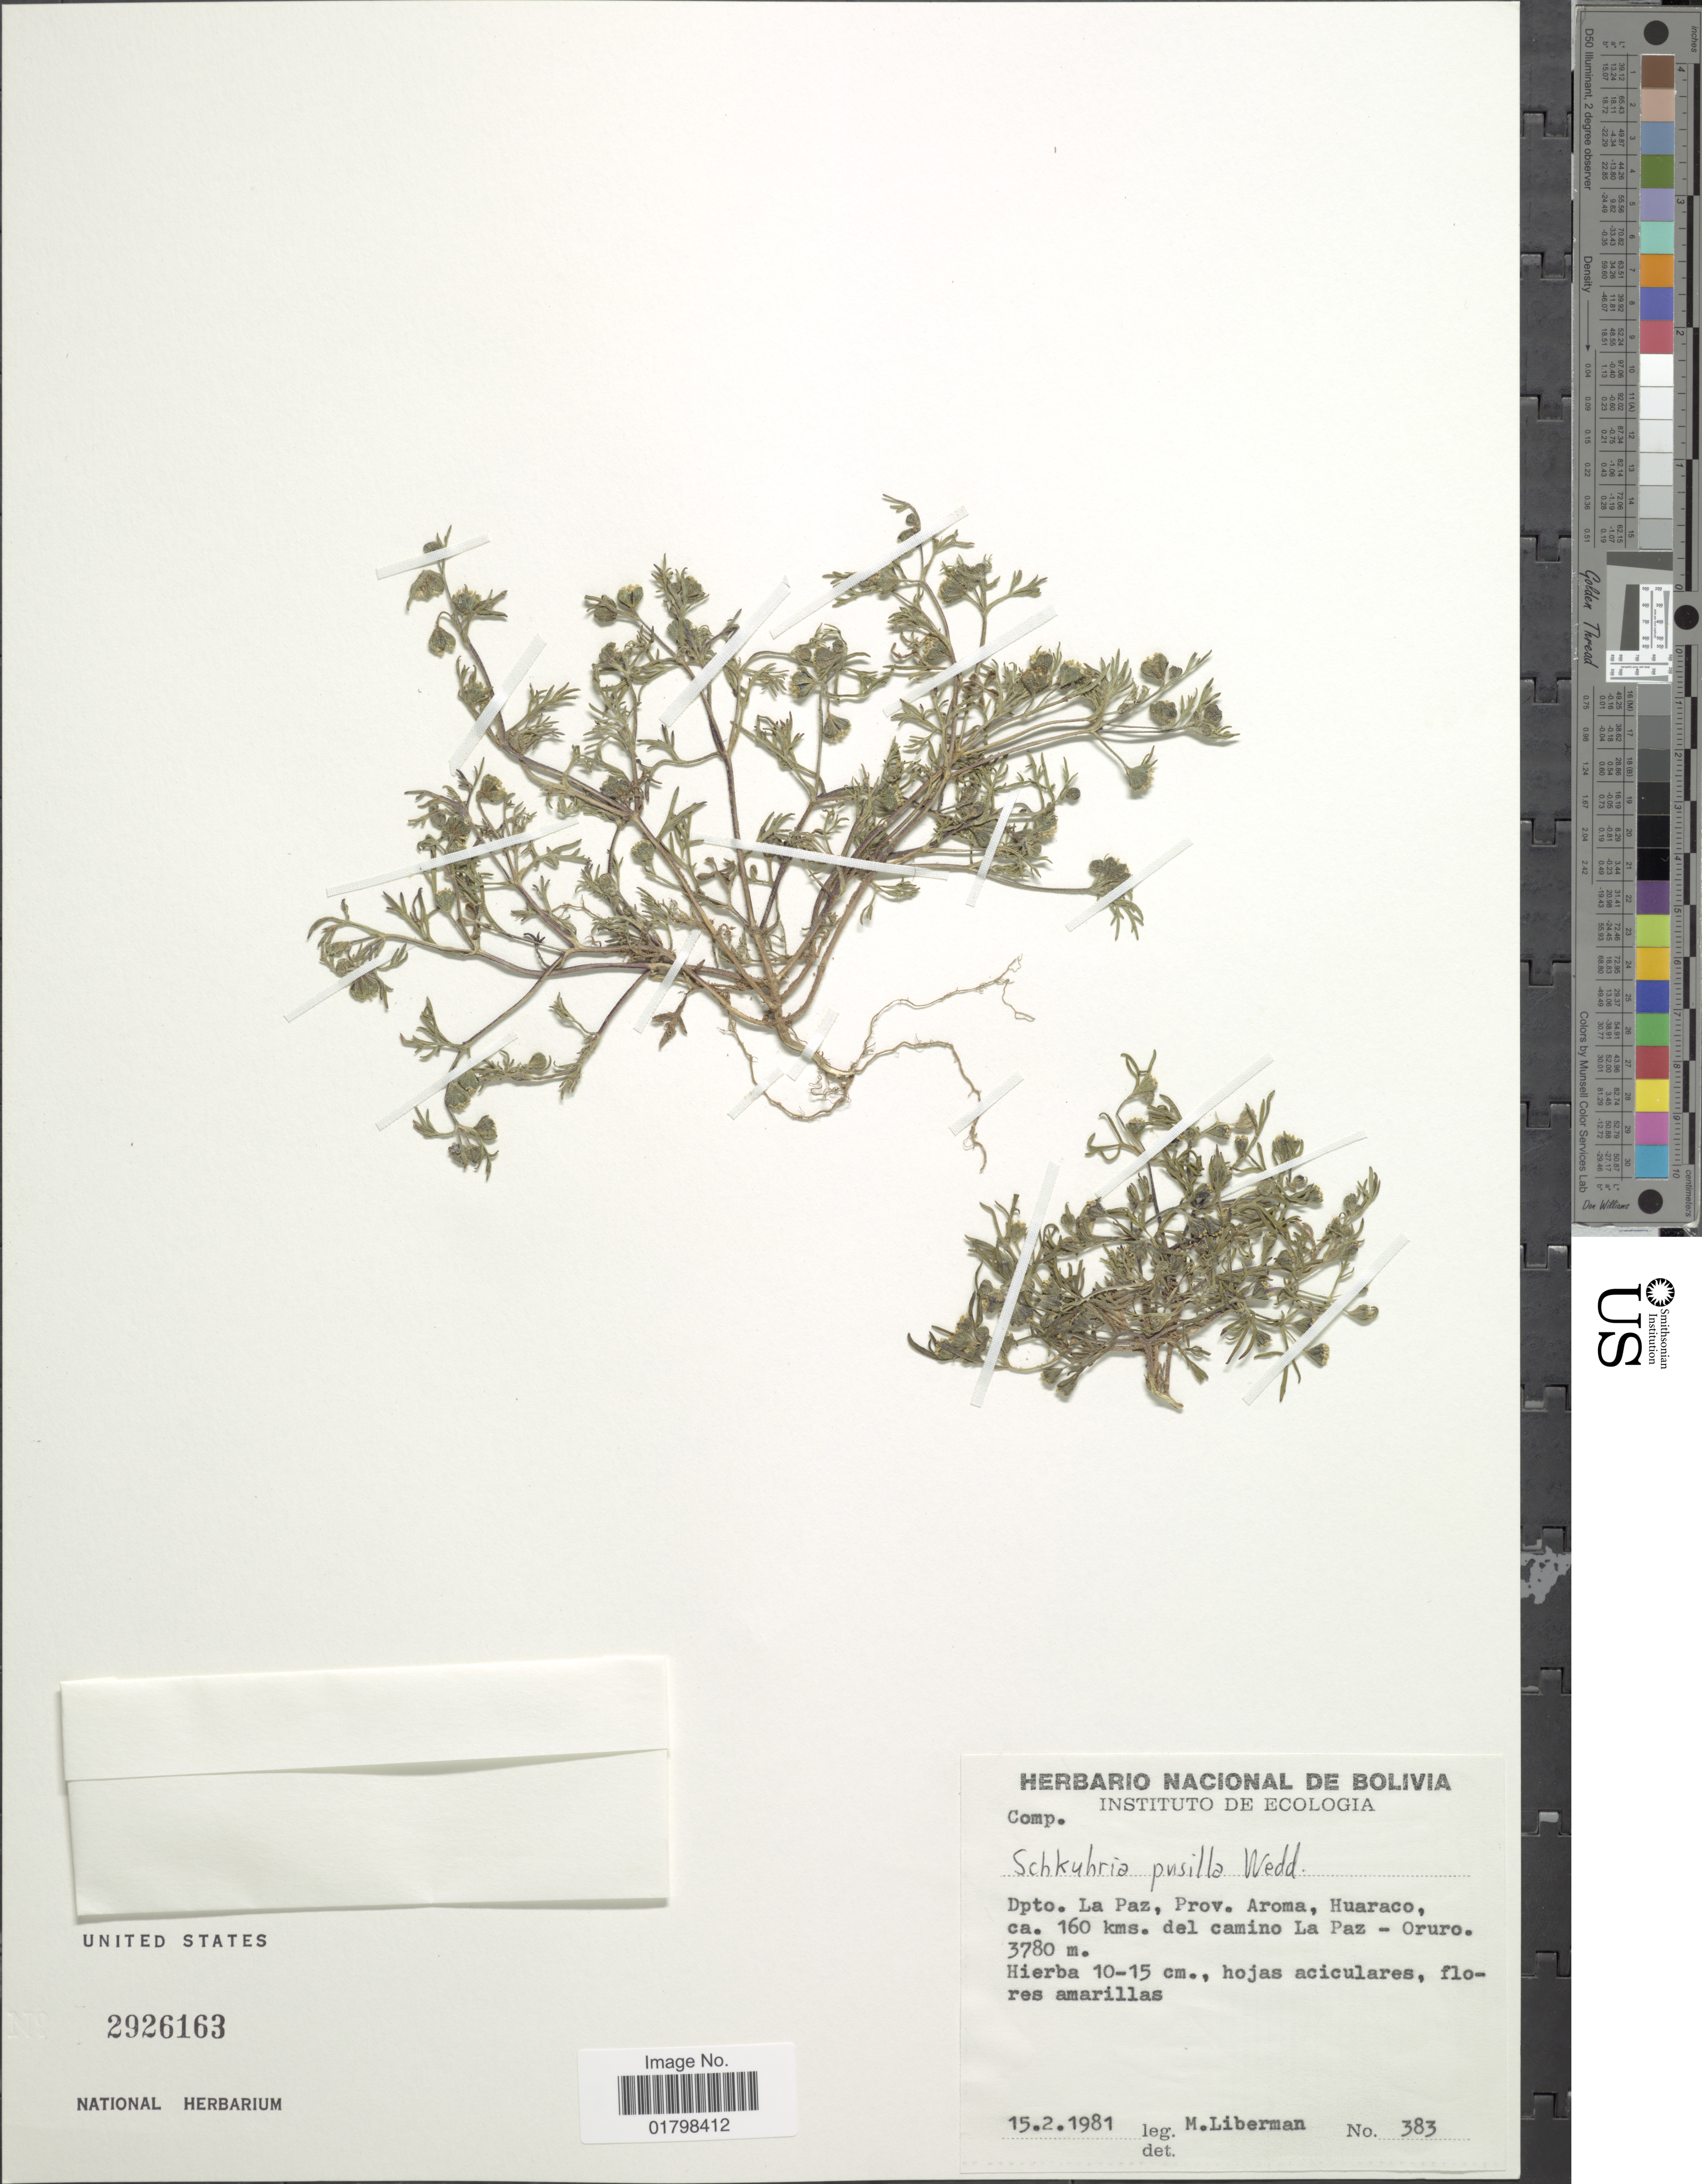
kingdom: Plantae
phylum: Tracheophyta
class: Magnoliopsida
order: Asterales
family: Asteraceae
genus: Schkuhria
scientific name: Schkuhria degenerica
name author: (Kuntze) R.E. Fr.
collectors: M. Liberman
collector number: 383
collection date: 1981-02-15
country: Bolivia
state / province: La Paz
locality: Prov. Aroma, Huaraco, ca. 160 kms. del camino La Paz - Oruro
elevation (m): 3780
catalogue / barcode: US 2926163